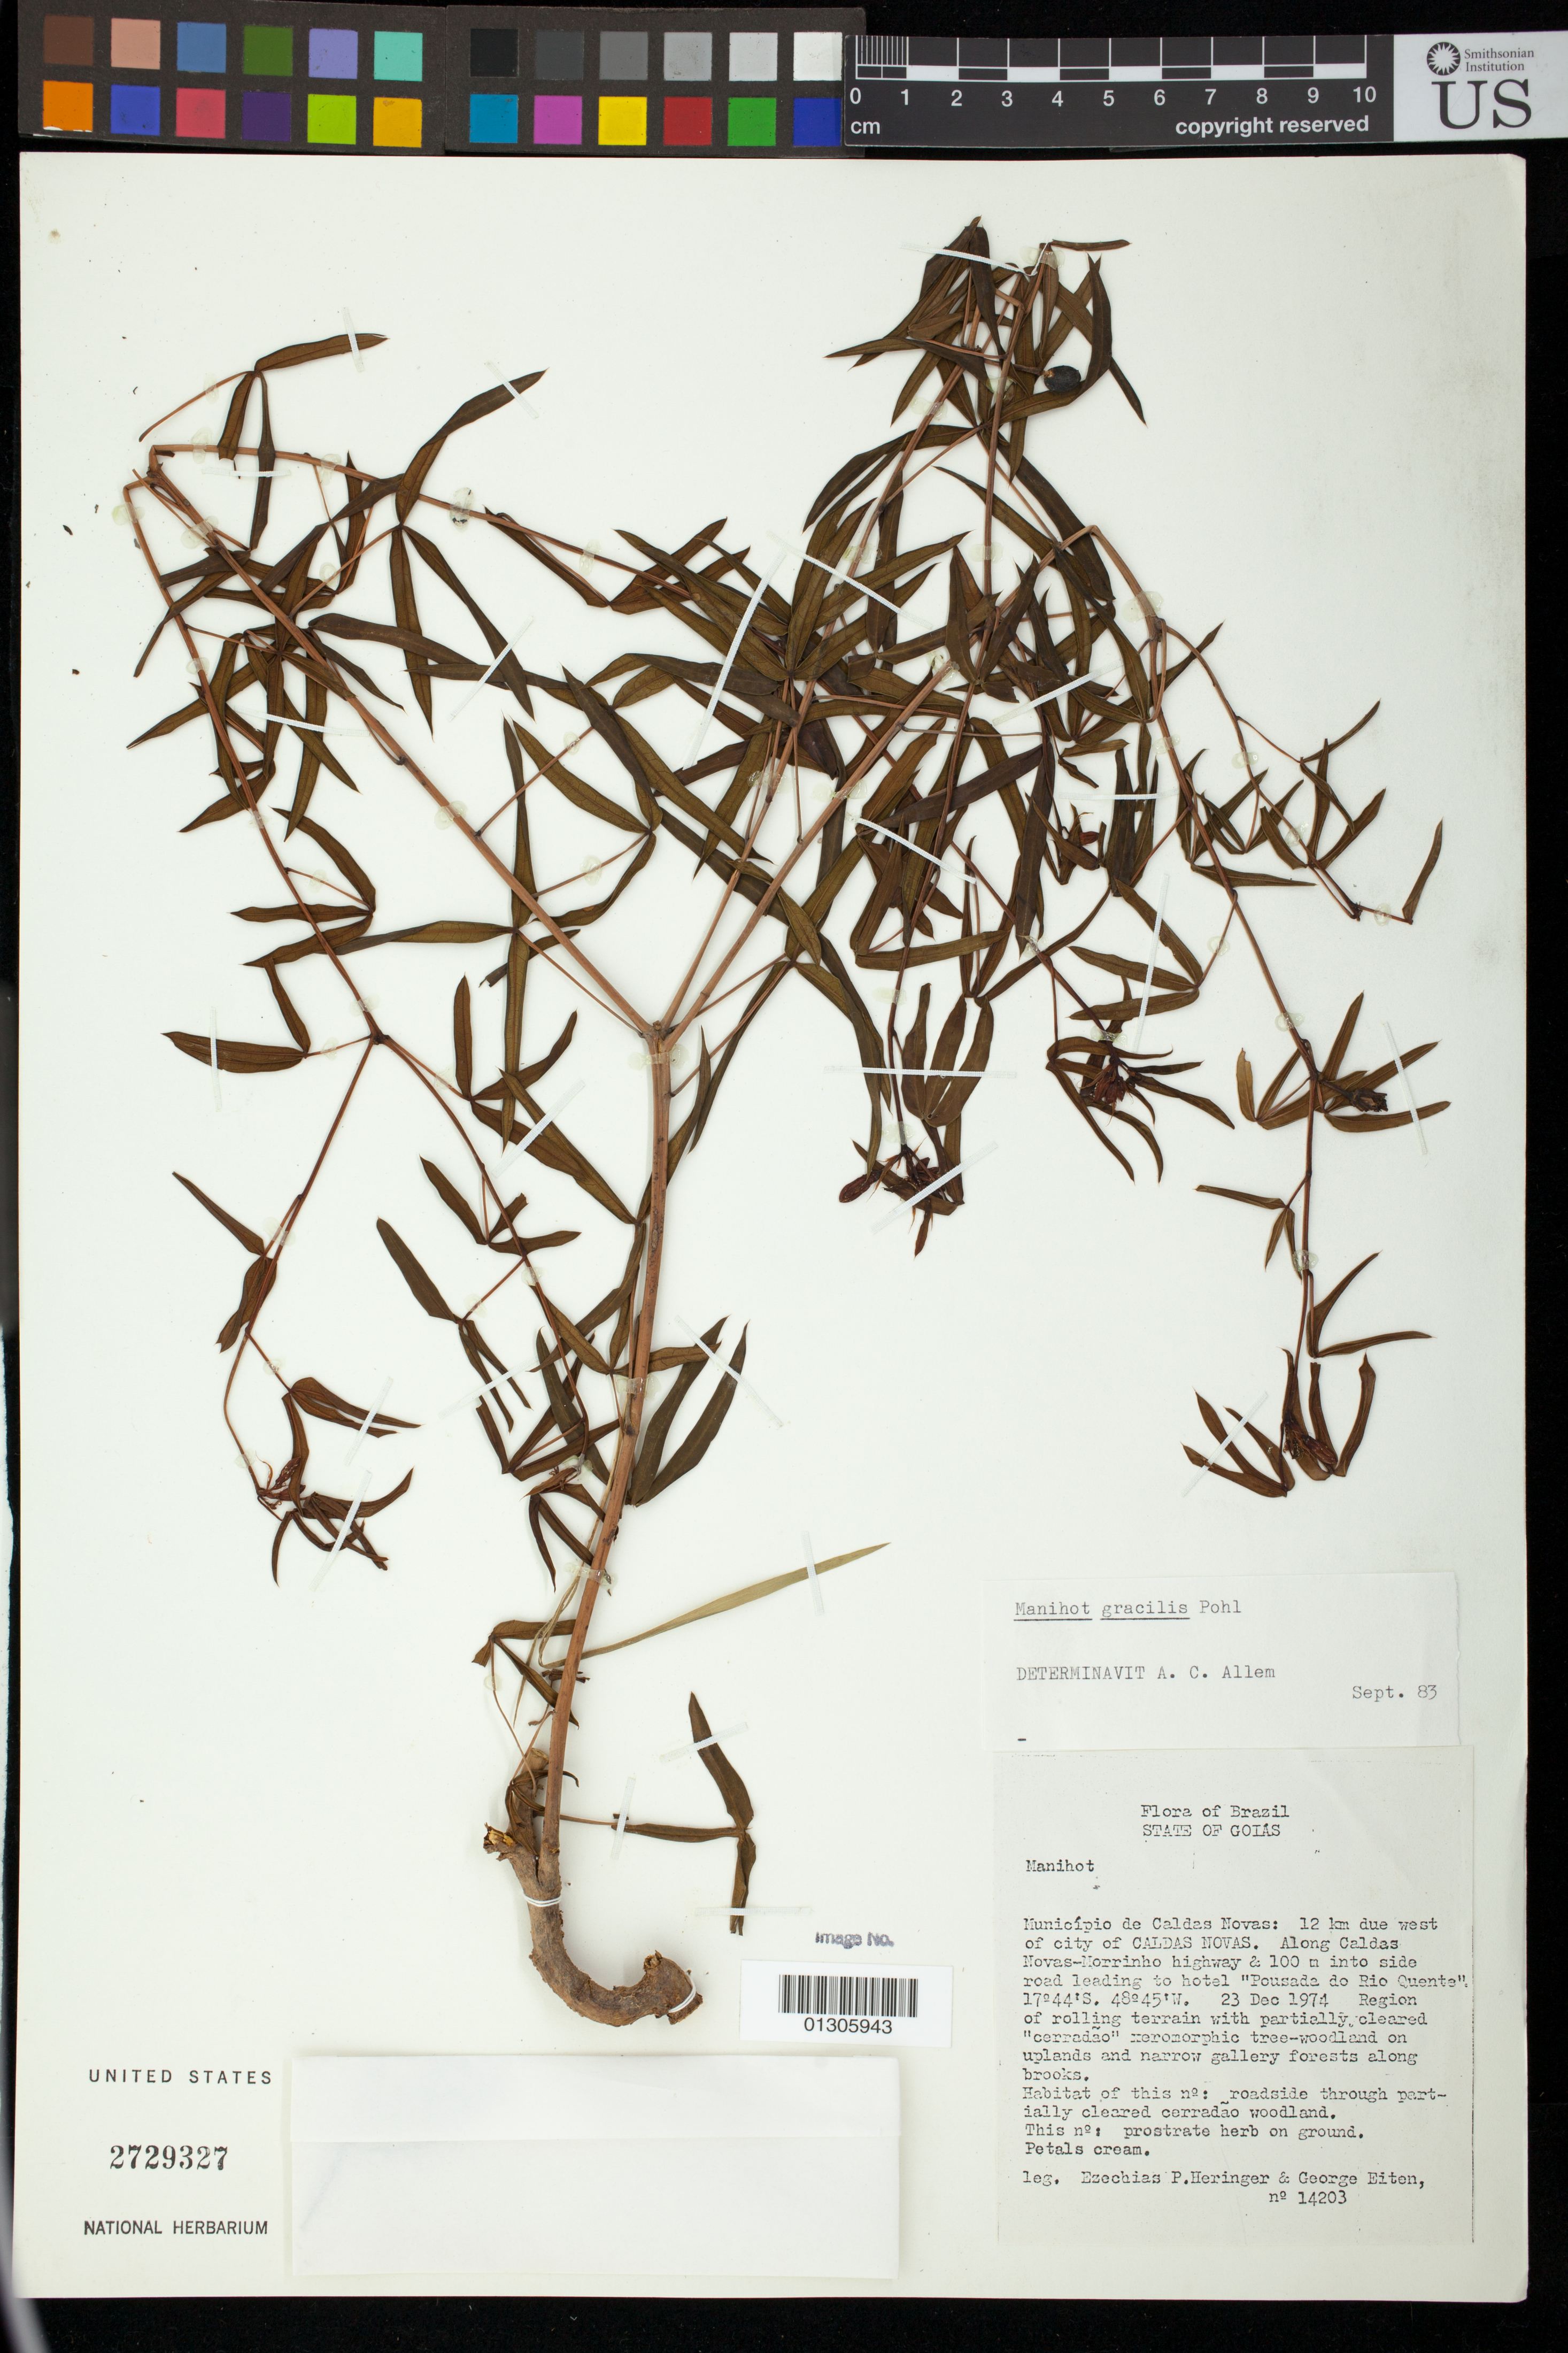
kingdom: Plantae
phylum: Tracheophyta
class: Magnoliopsida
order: Malpighiales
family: Euphorbiaceae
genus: Manihot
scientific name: Manihot esculenta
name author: Crantz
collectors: E. P. Heringer & G. Eiten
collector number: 14203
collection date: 1974-12-23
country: Brazil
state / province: Goiás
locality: Municipio de Caldas Novas: 12 km due west of city Caldas Novas. Along Caldas Novas-Norrinho highway & 100m into side road leading to hotel "Pousada do Rio Quente".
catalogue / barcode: US 2729327